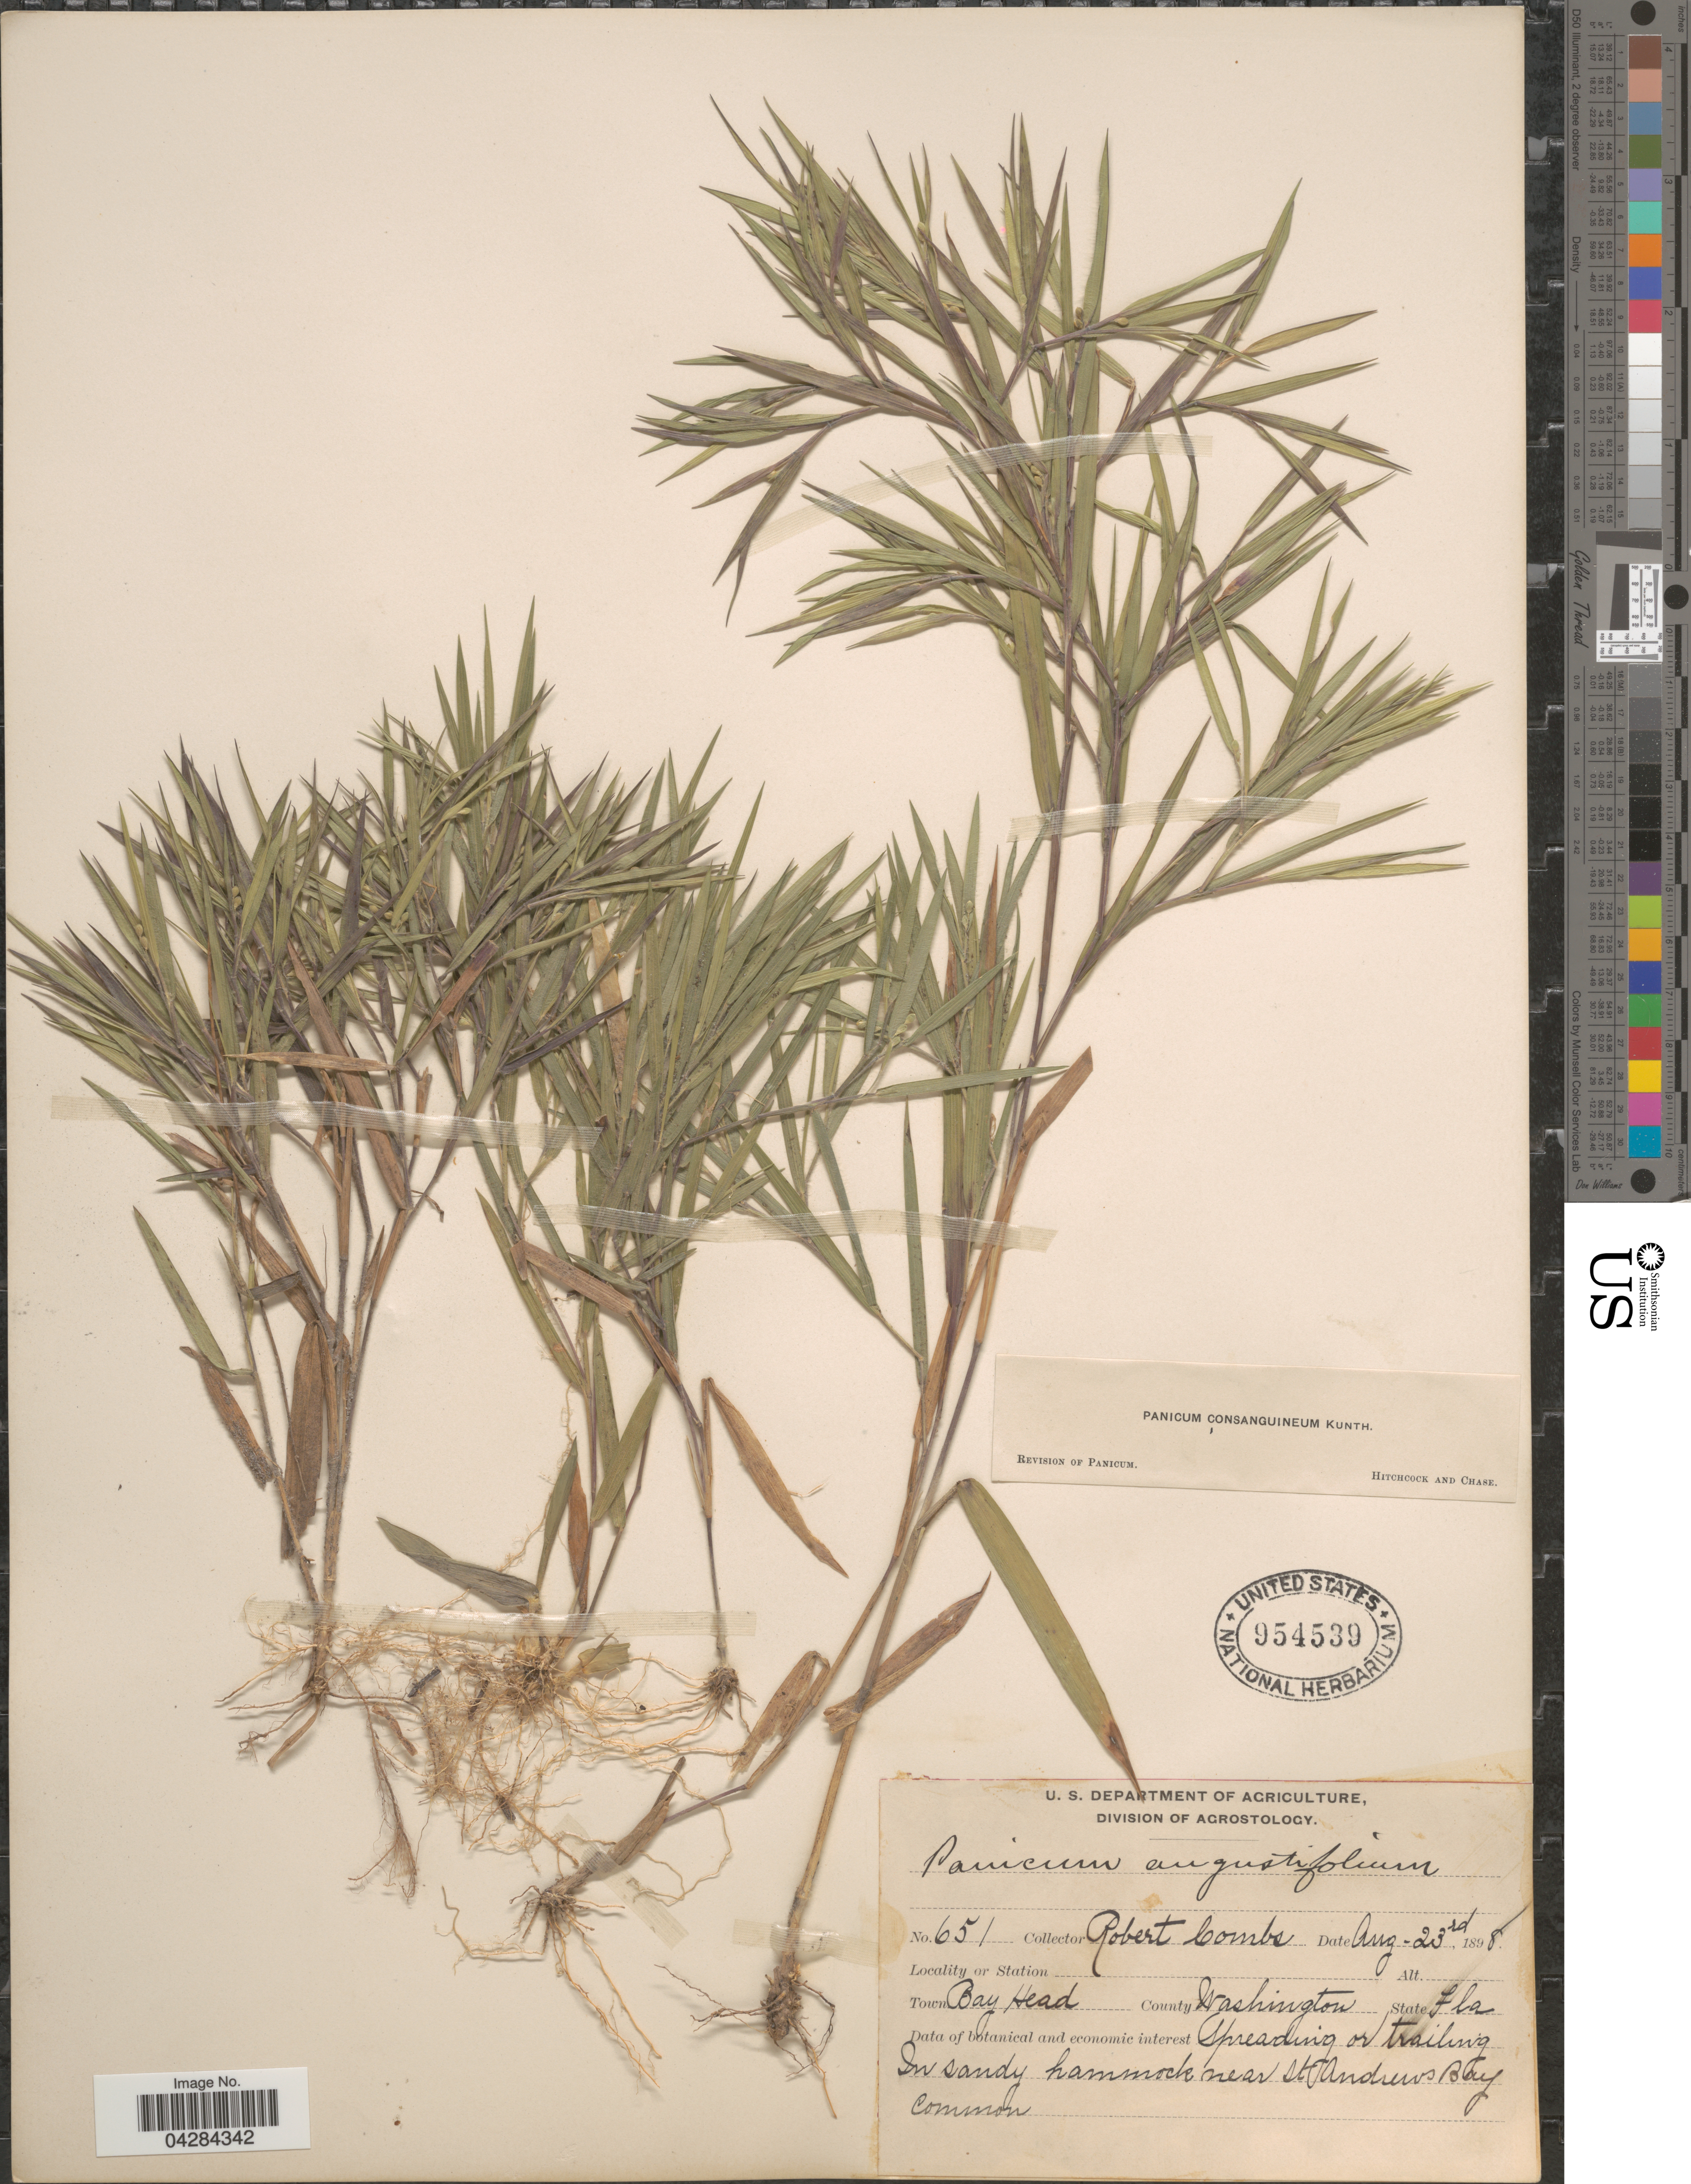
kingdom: Plantae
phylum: Tracheophyta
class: Liliopsida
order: Poales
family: Poaceae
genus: Dichanthelium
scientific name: Dichanthelium ovale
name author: (Elliott) Gould & C.A. Clark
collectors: R. Combs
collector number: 651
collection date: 1898-08-23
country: United States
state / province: Florida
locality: Town Bay Head. County Washington. In sandy hammock near St. Andrews Bay. Common.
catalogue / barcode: US 954539